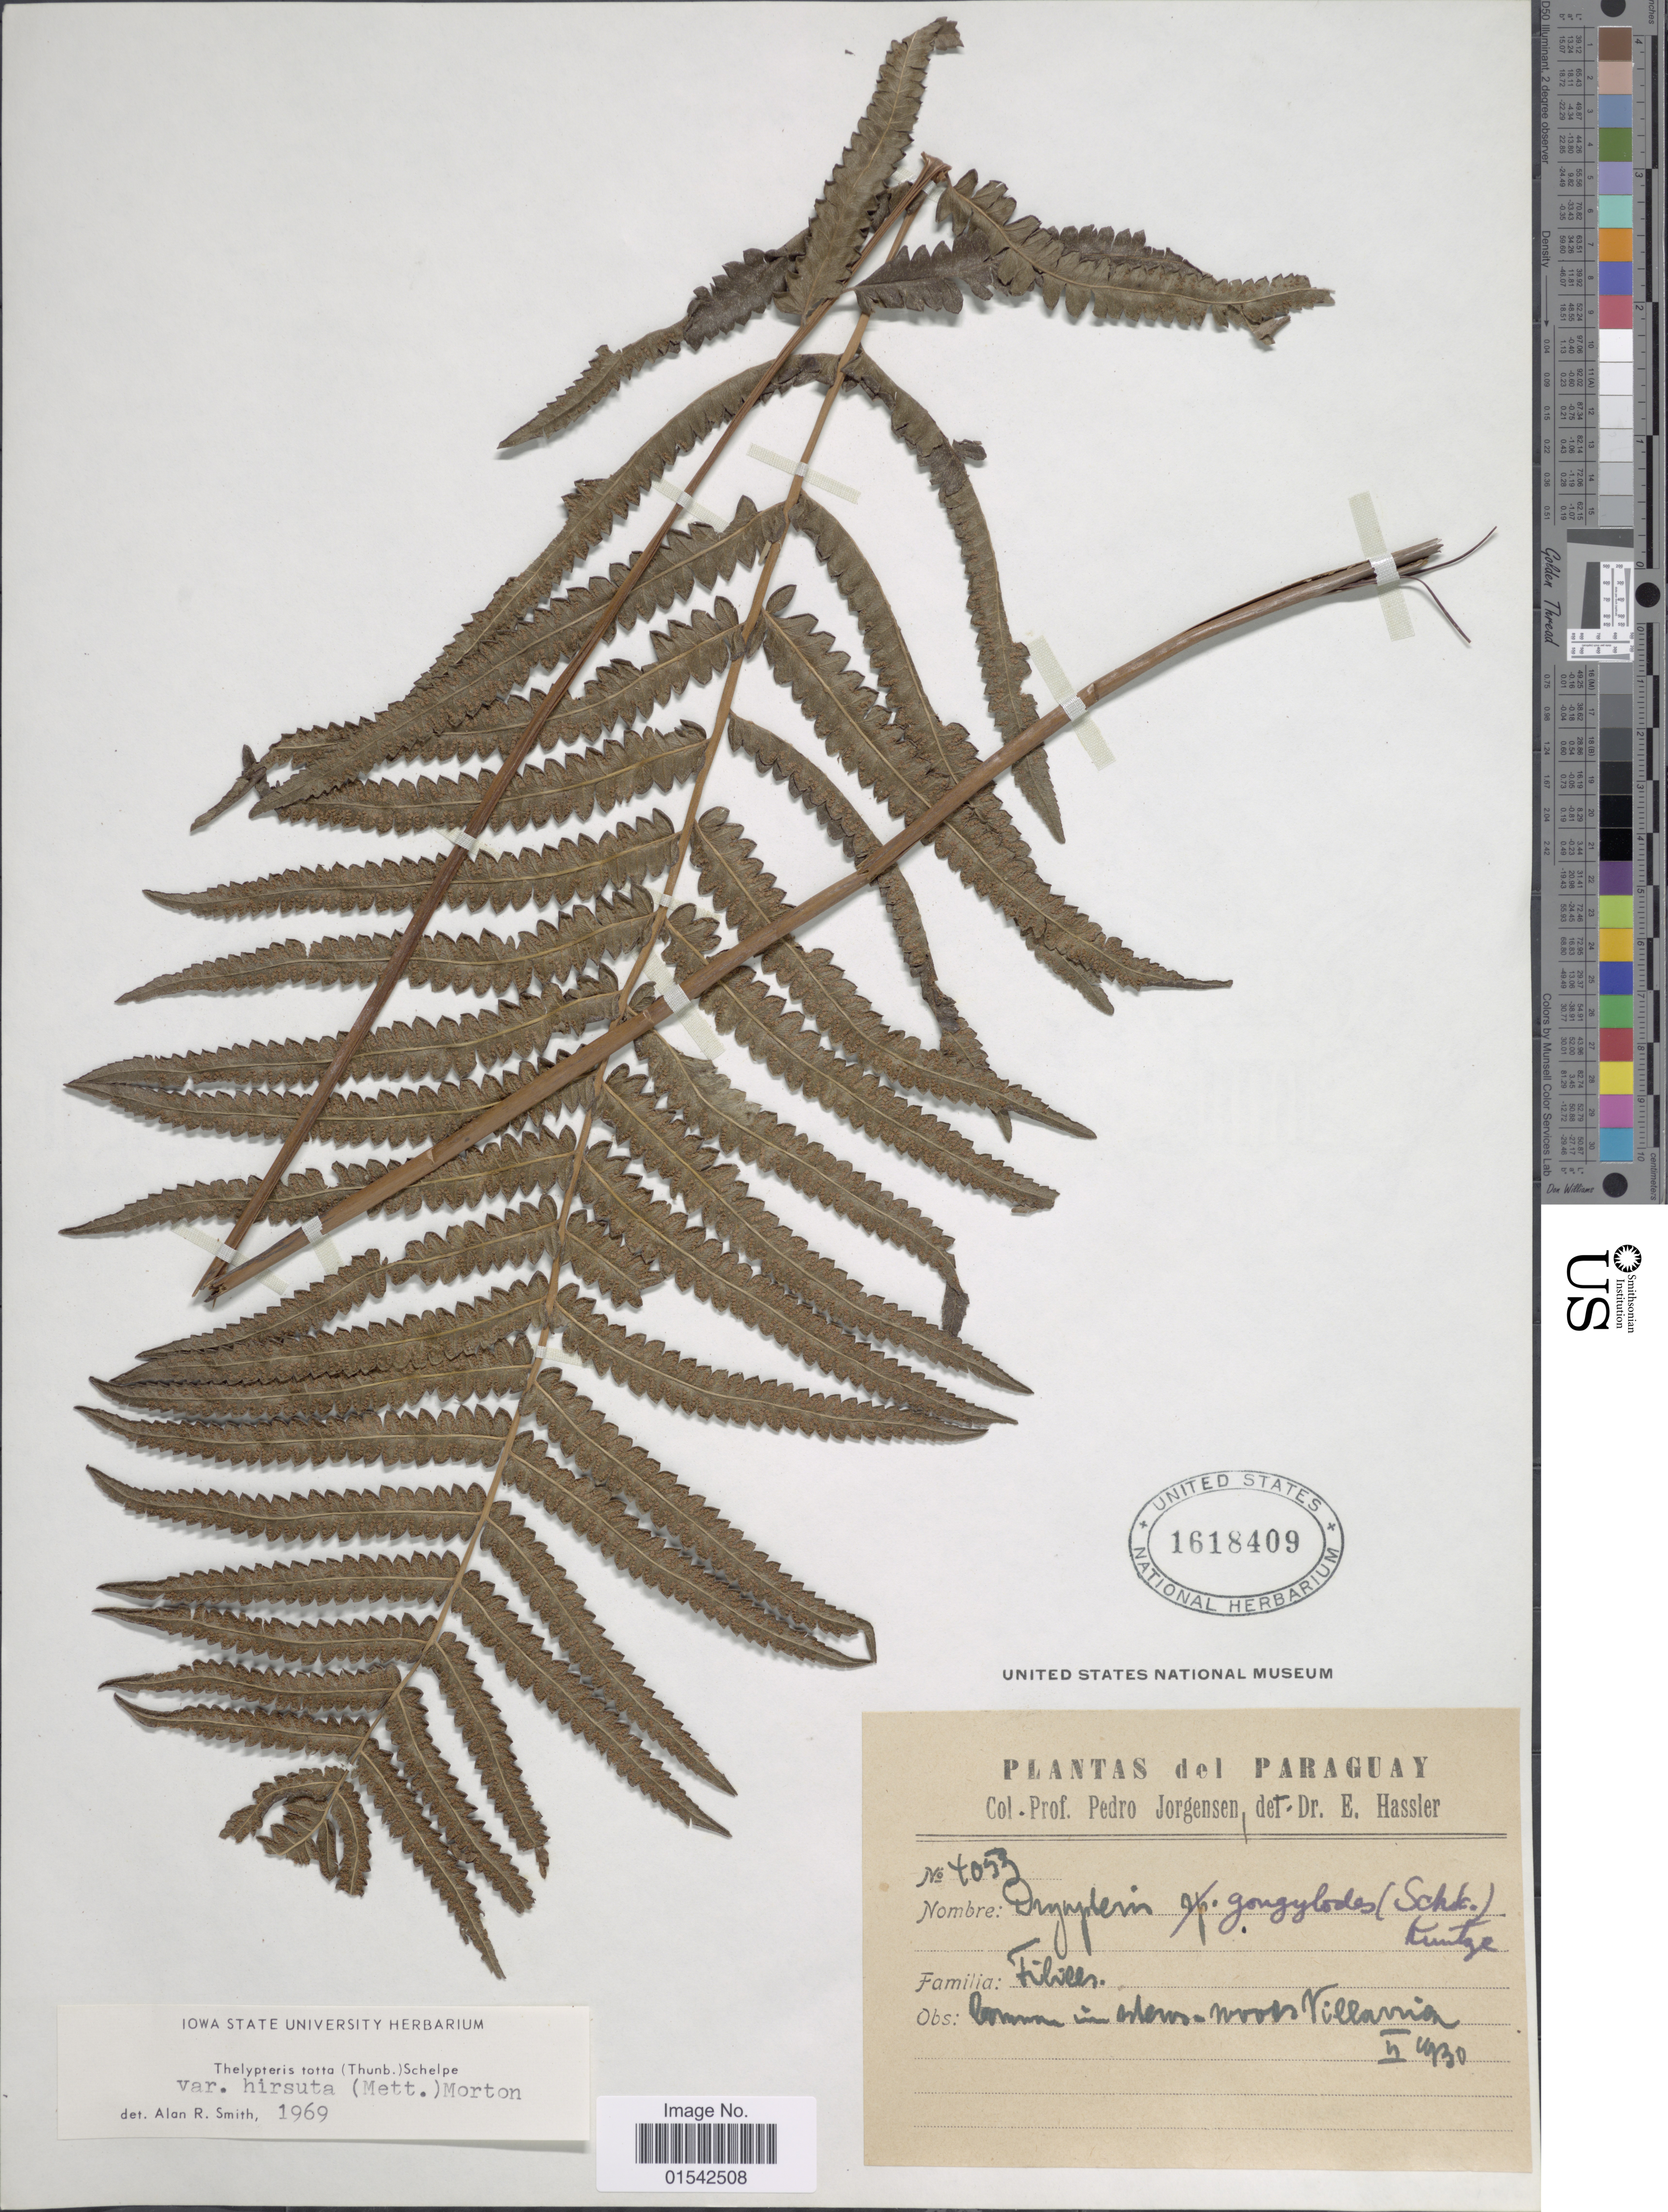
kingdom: Plantae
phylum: Tracheophyta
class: Polypodiopsida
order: Polypodiales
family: Thelypteridaceae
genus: Cyclosorus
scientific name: Cyclosorus interruptus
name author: (Willd.) H. Itô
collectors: P. Jörgensen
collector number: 4053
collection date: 1930-02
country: Paraguay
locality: Villarrica.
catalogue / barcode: US 1618409